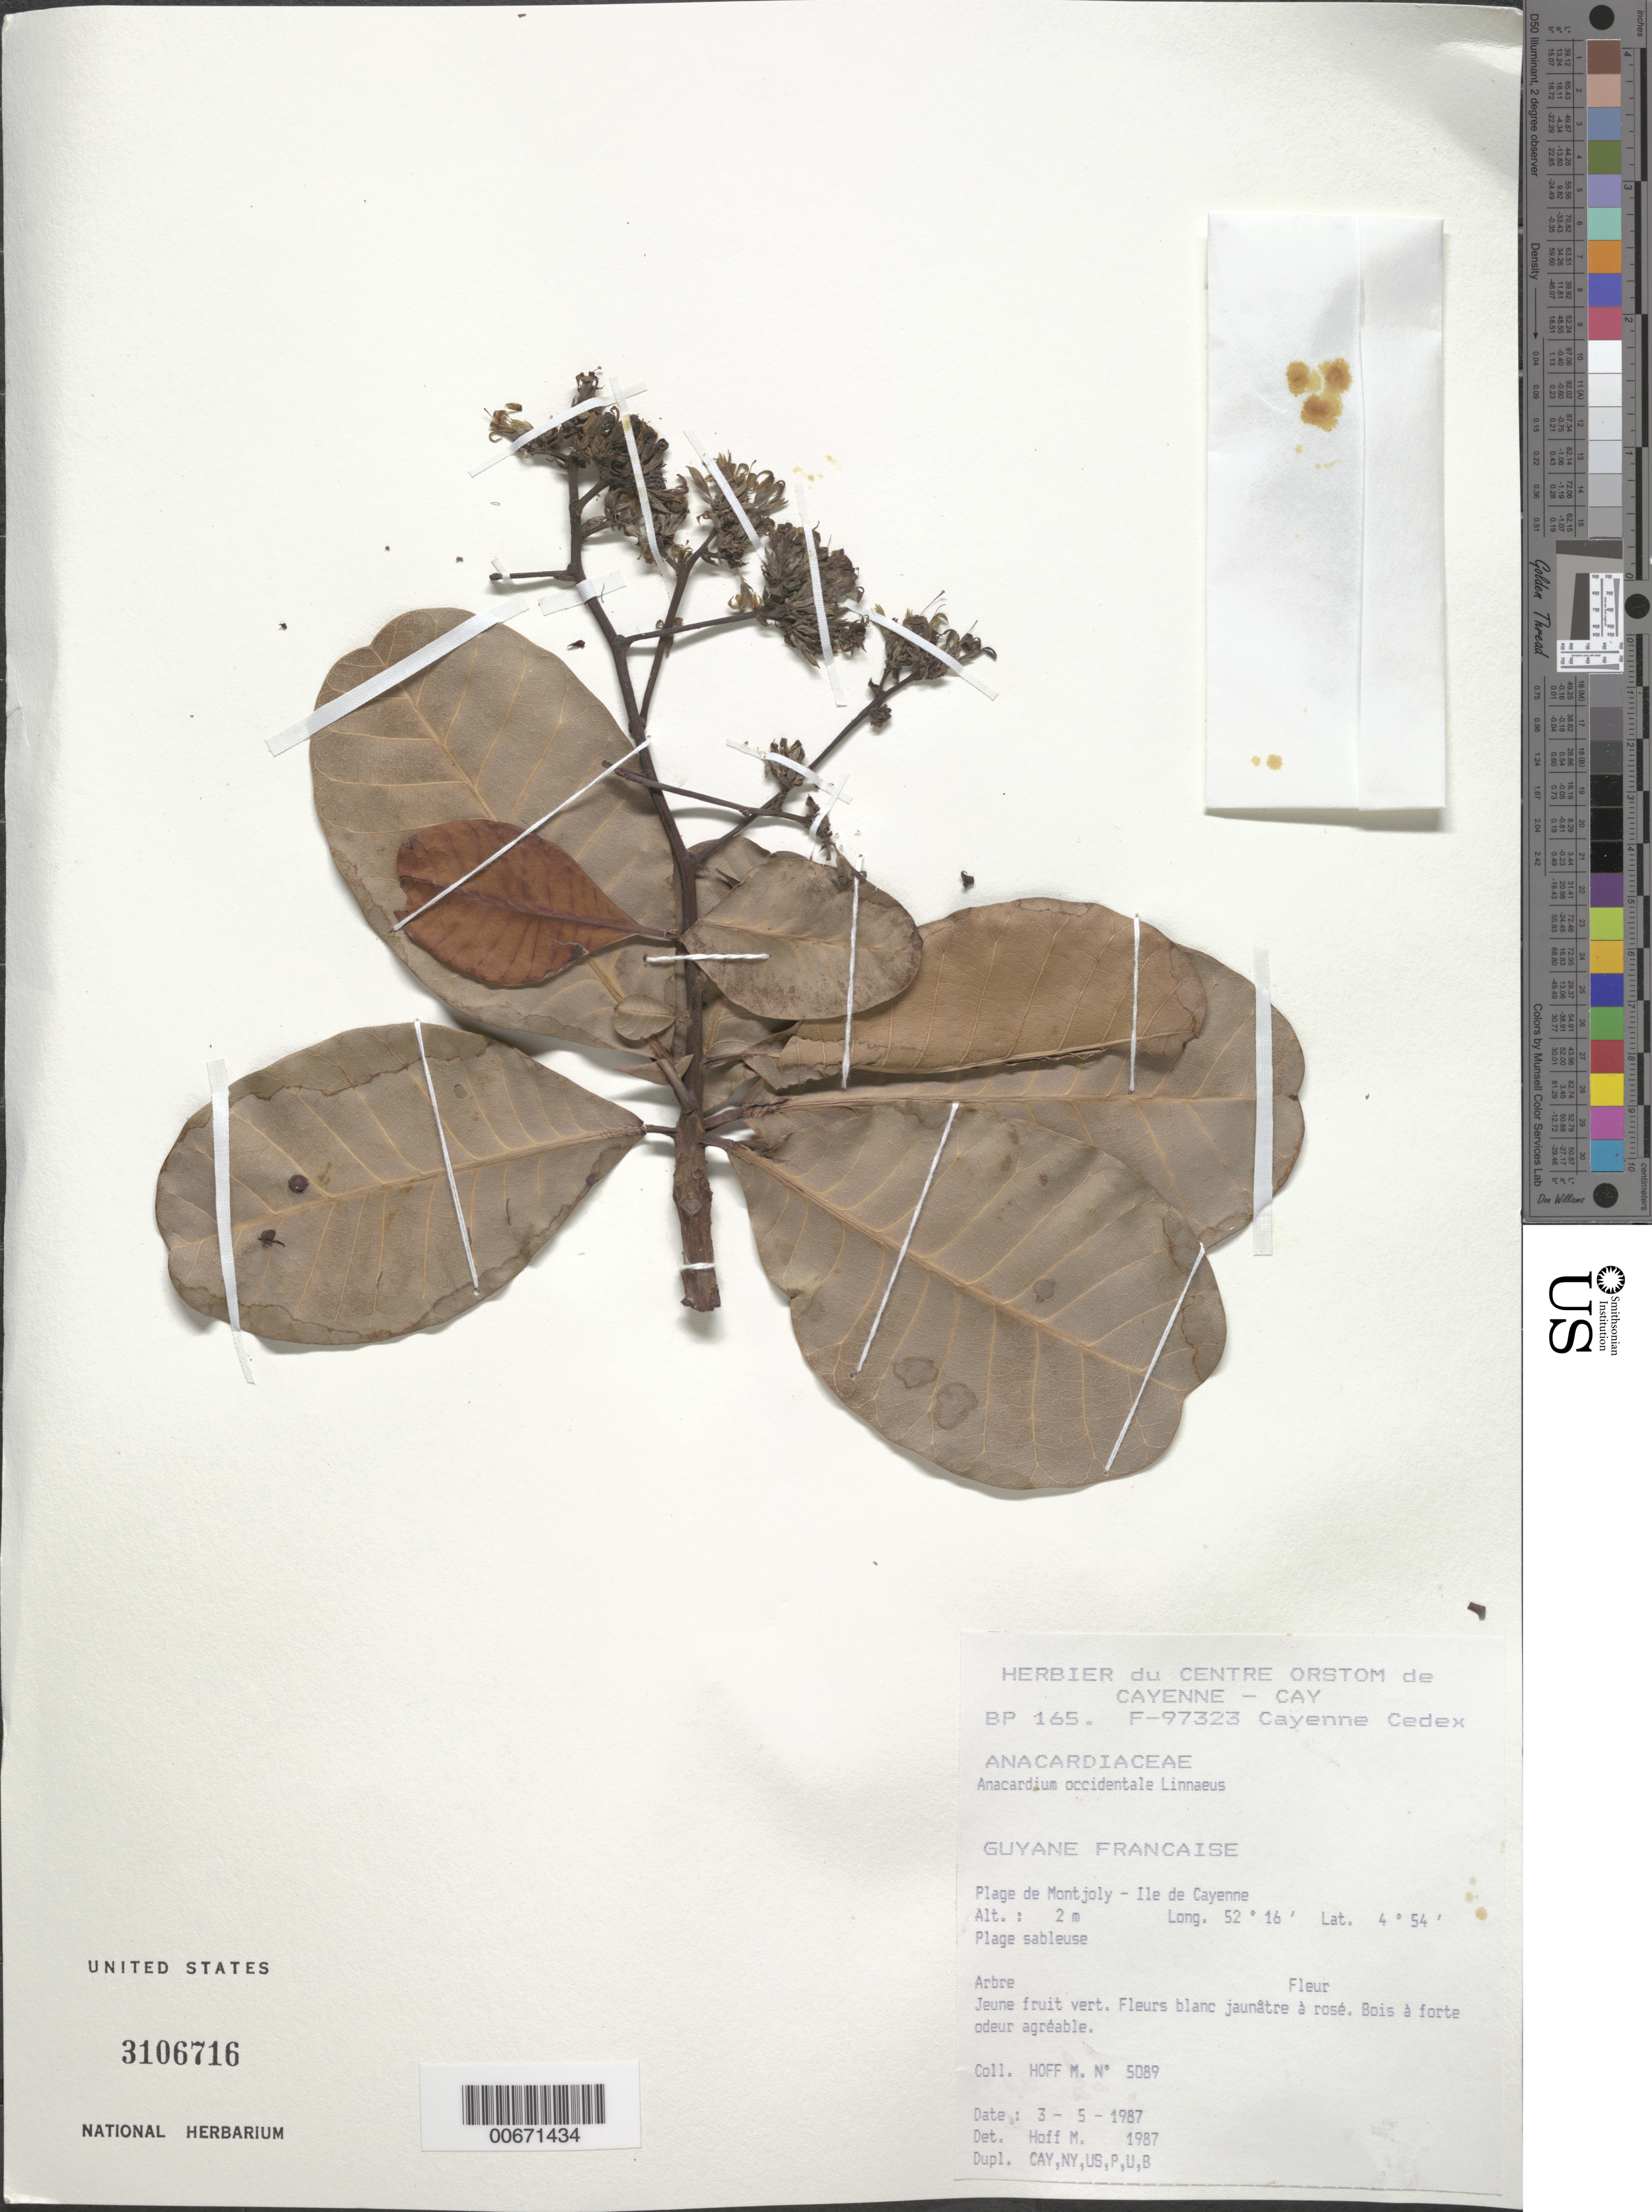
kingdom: Plantae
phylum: Tracheophyta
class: Magnoliopsida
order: Sapindales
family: Anacardiaceae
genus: Anacardium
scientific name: Anacardium occidentale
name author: L.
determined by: Hoff, M.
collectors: M. Hoff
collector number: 5089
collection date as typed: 3-May-87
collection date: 1987-05-03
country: French Guiana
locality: Ile de Cayenne, Plage de Montjoly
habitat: Sandy beach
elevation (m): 2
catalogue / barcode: US 3106716